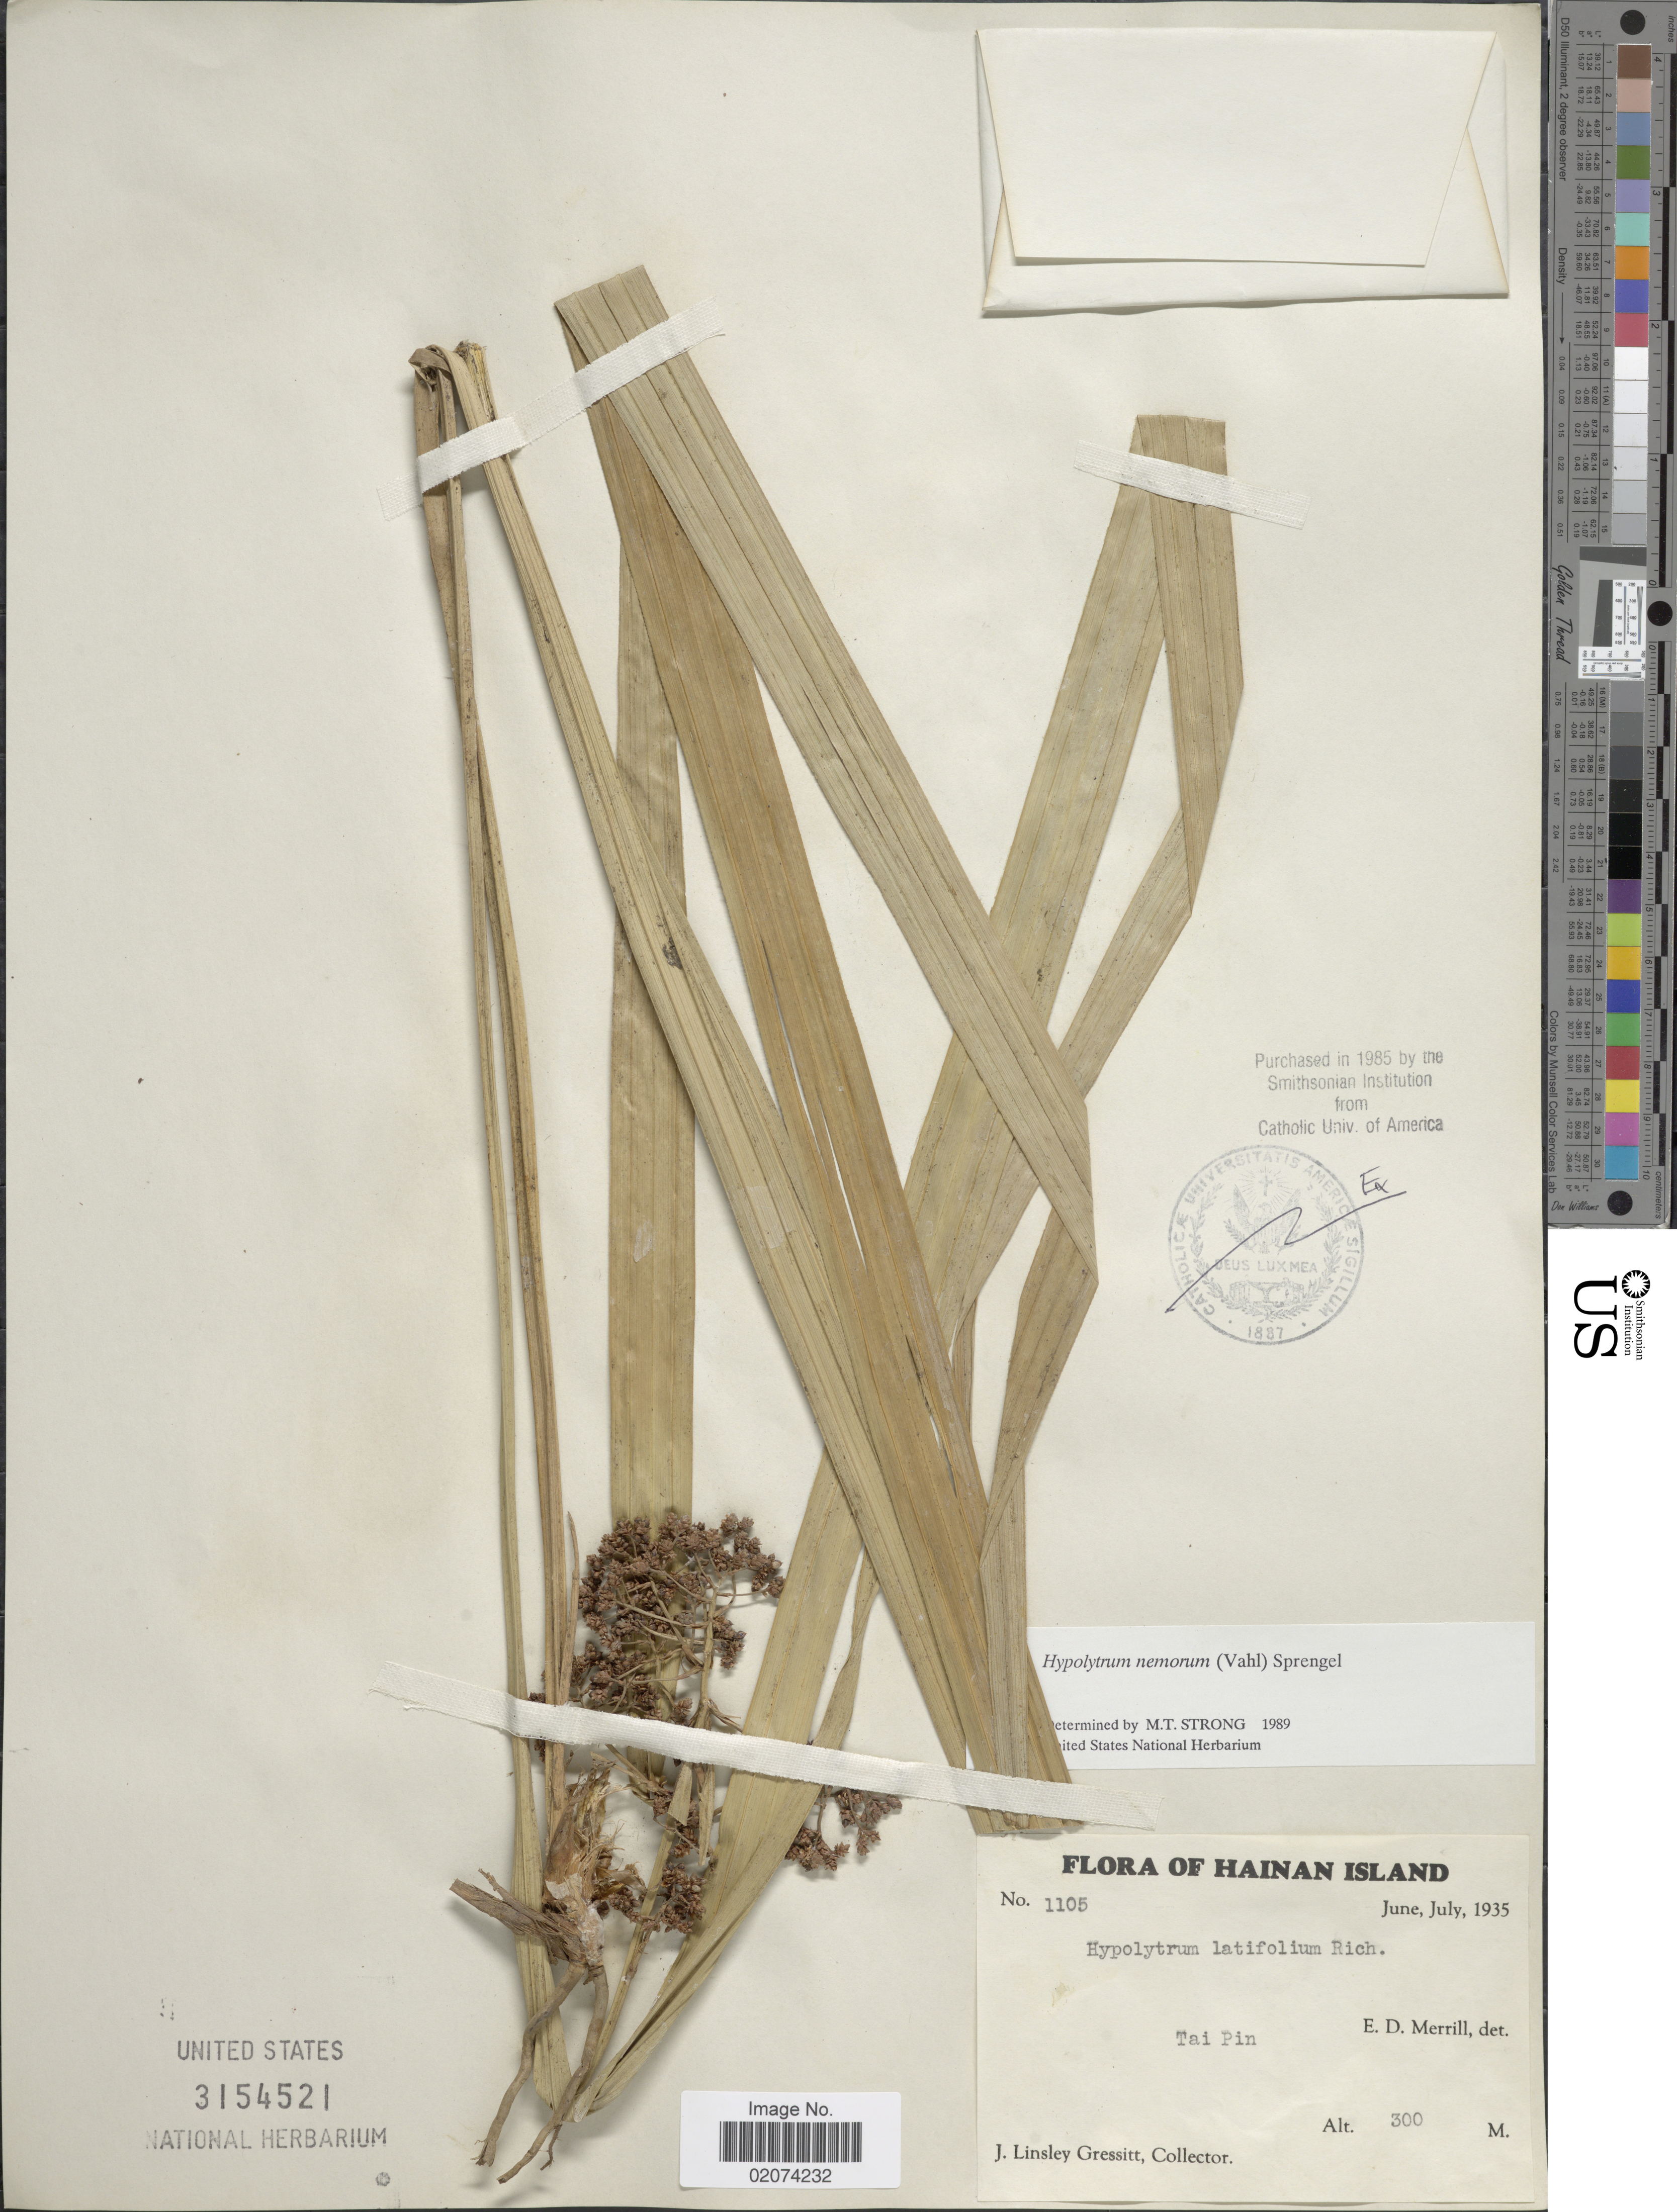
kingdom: Plantae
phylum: Tracheophyta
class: Liliopsida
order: Poales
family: Cyperaceae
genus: Hypolytrum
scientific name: Hypolytrum nemorum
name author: (Vahl) Spreng.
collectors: J. Gressitt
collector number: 1105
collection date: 1935-06/1935-07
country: China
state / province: Hainan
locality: Tai Pin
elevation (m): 300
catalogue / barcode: US 3154521